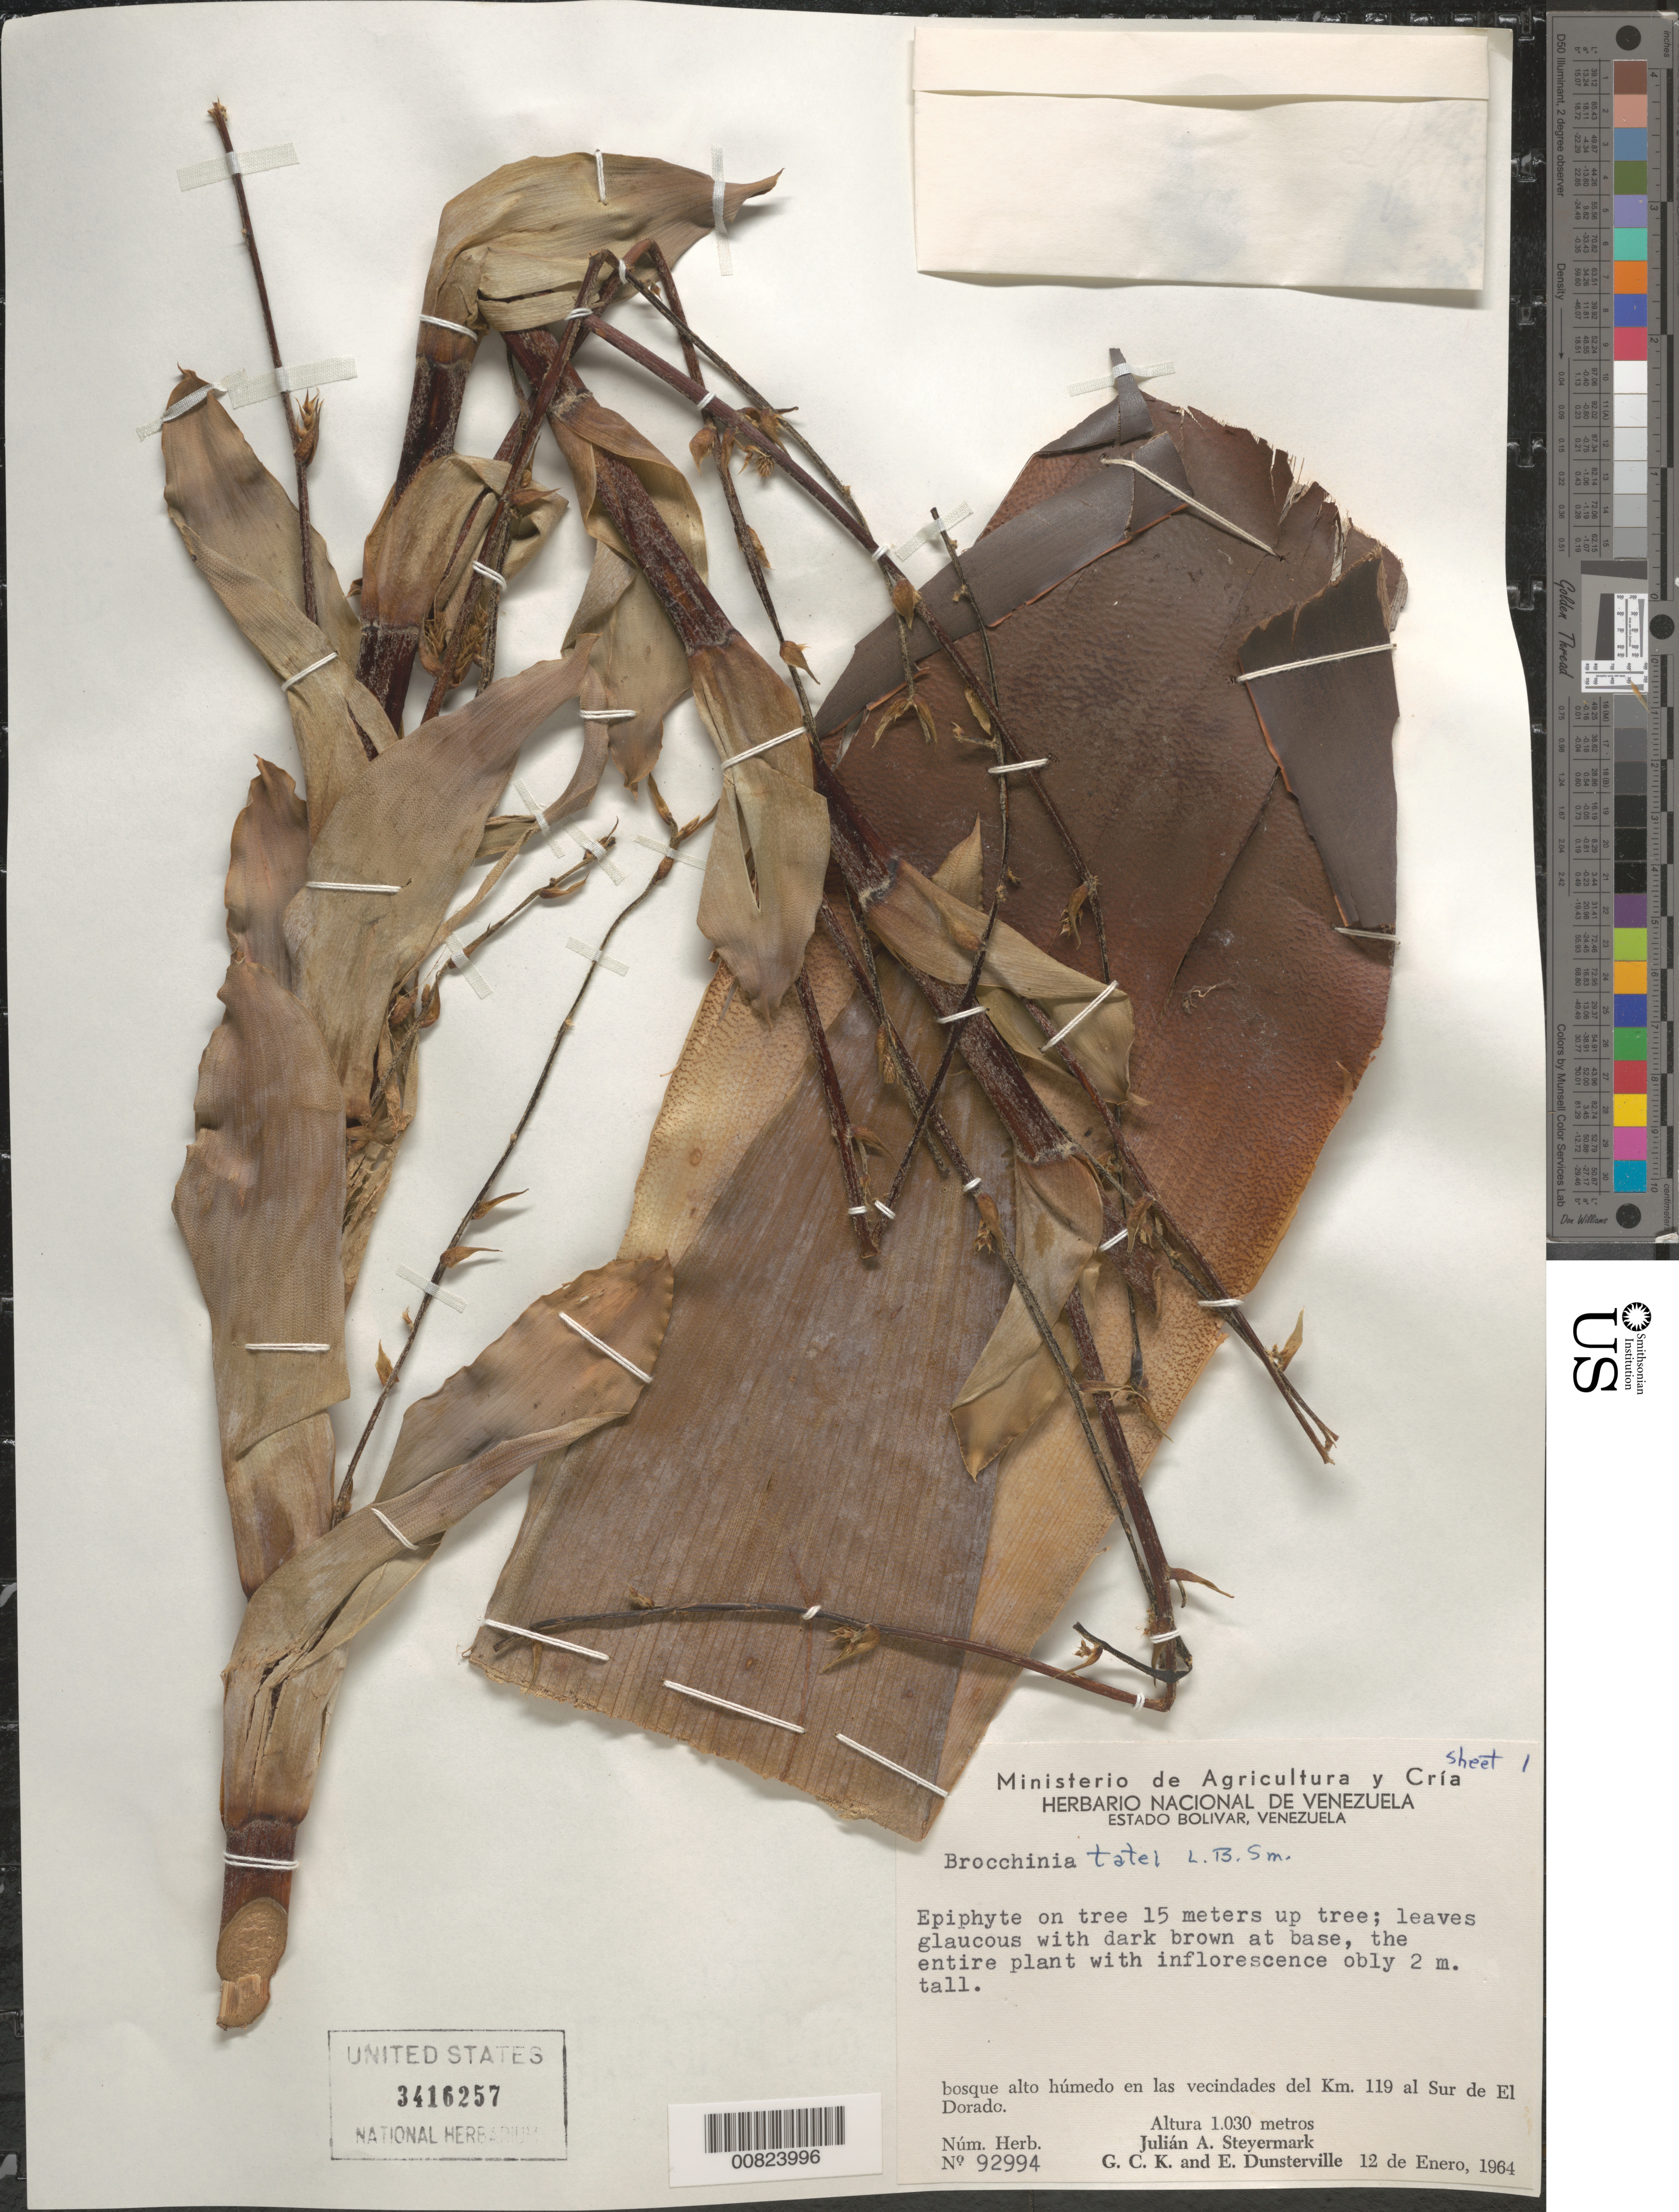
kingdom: Plantae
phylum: Tracheophyta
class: Liliopsida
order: Poales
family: Bromeliaceae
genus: Brocchinia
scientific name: Brocchinia tatei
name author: L.B. Sm.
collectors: J. Steyermark, G. C. K. Dunsterville & E. Dunsterville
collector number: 92994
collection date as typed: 12-Jan-64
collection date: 1964-01-12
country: Venezuela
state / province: Bolívar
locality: El Dorado, S of; km 119 vic.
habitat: High, humid forest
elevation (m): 1030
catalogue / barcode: US 3416257